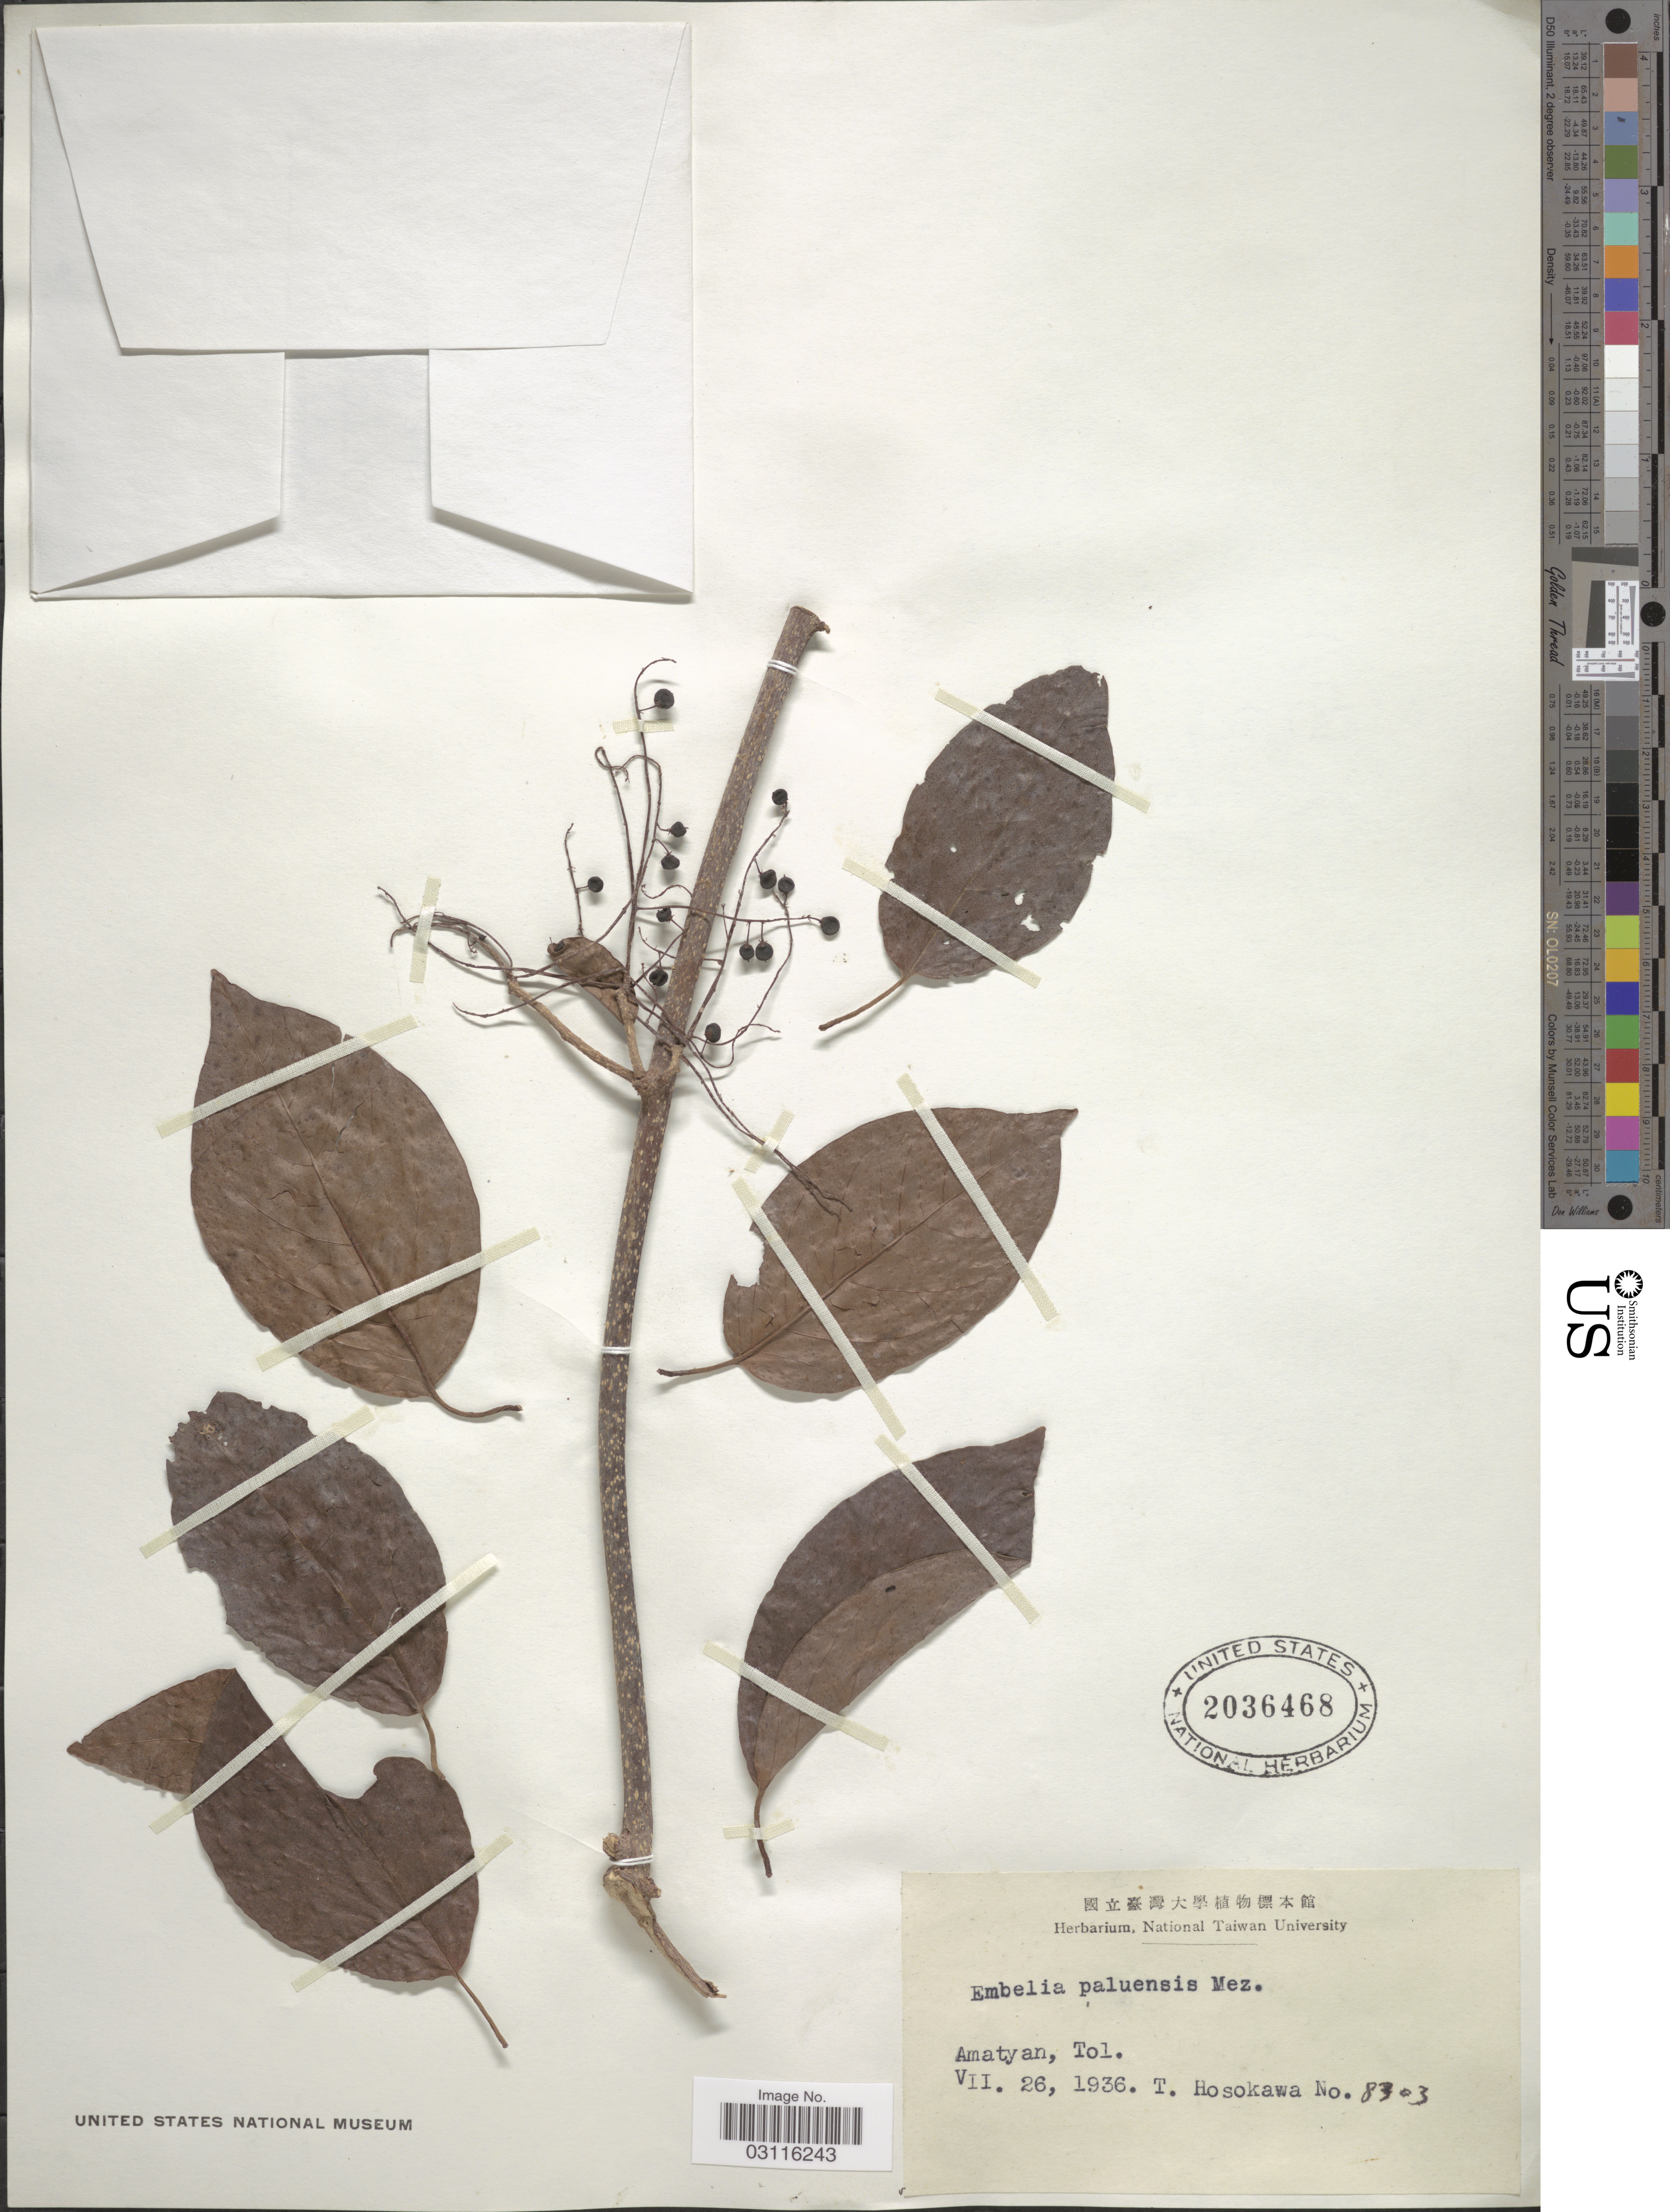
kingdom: Plantae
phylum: Tracheophyta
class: Magnoliopsida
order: Ericales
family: Primulaceae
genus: Embelia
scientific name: Embelia palauensis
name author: Mez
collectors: T. Hosokawa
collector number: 8303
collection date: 1936-07-26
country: Taiwan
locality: Amatyan, Tol.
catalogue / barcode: US 2036468